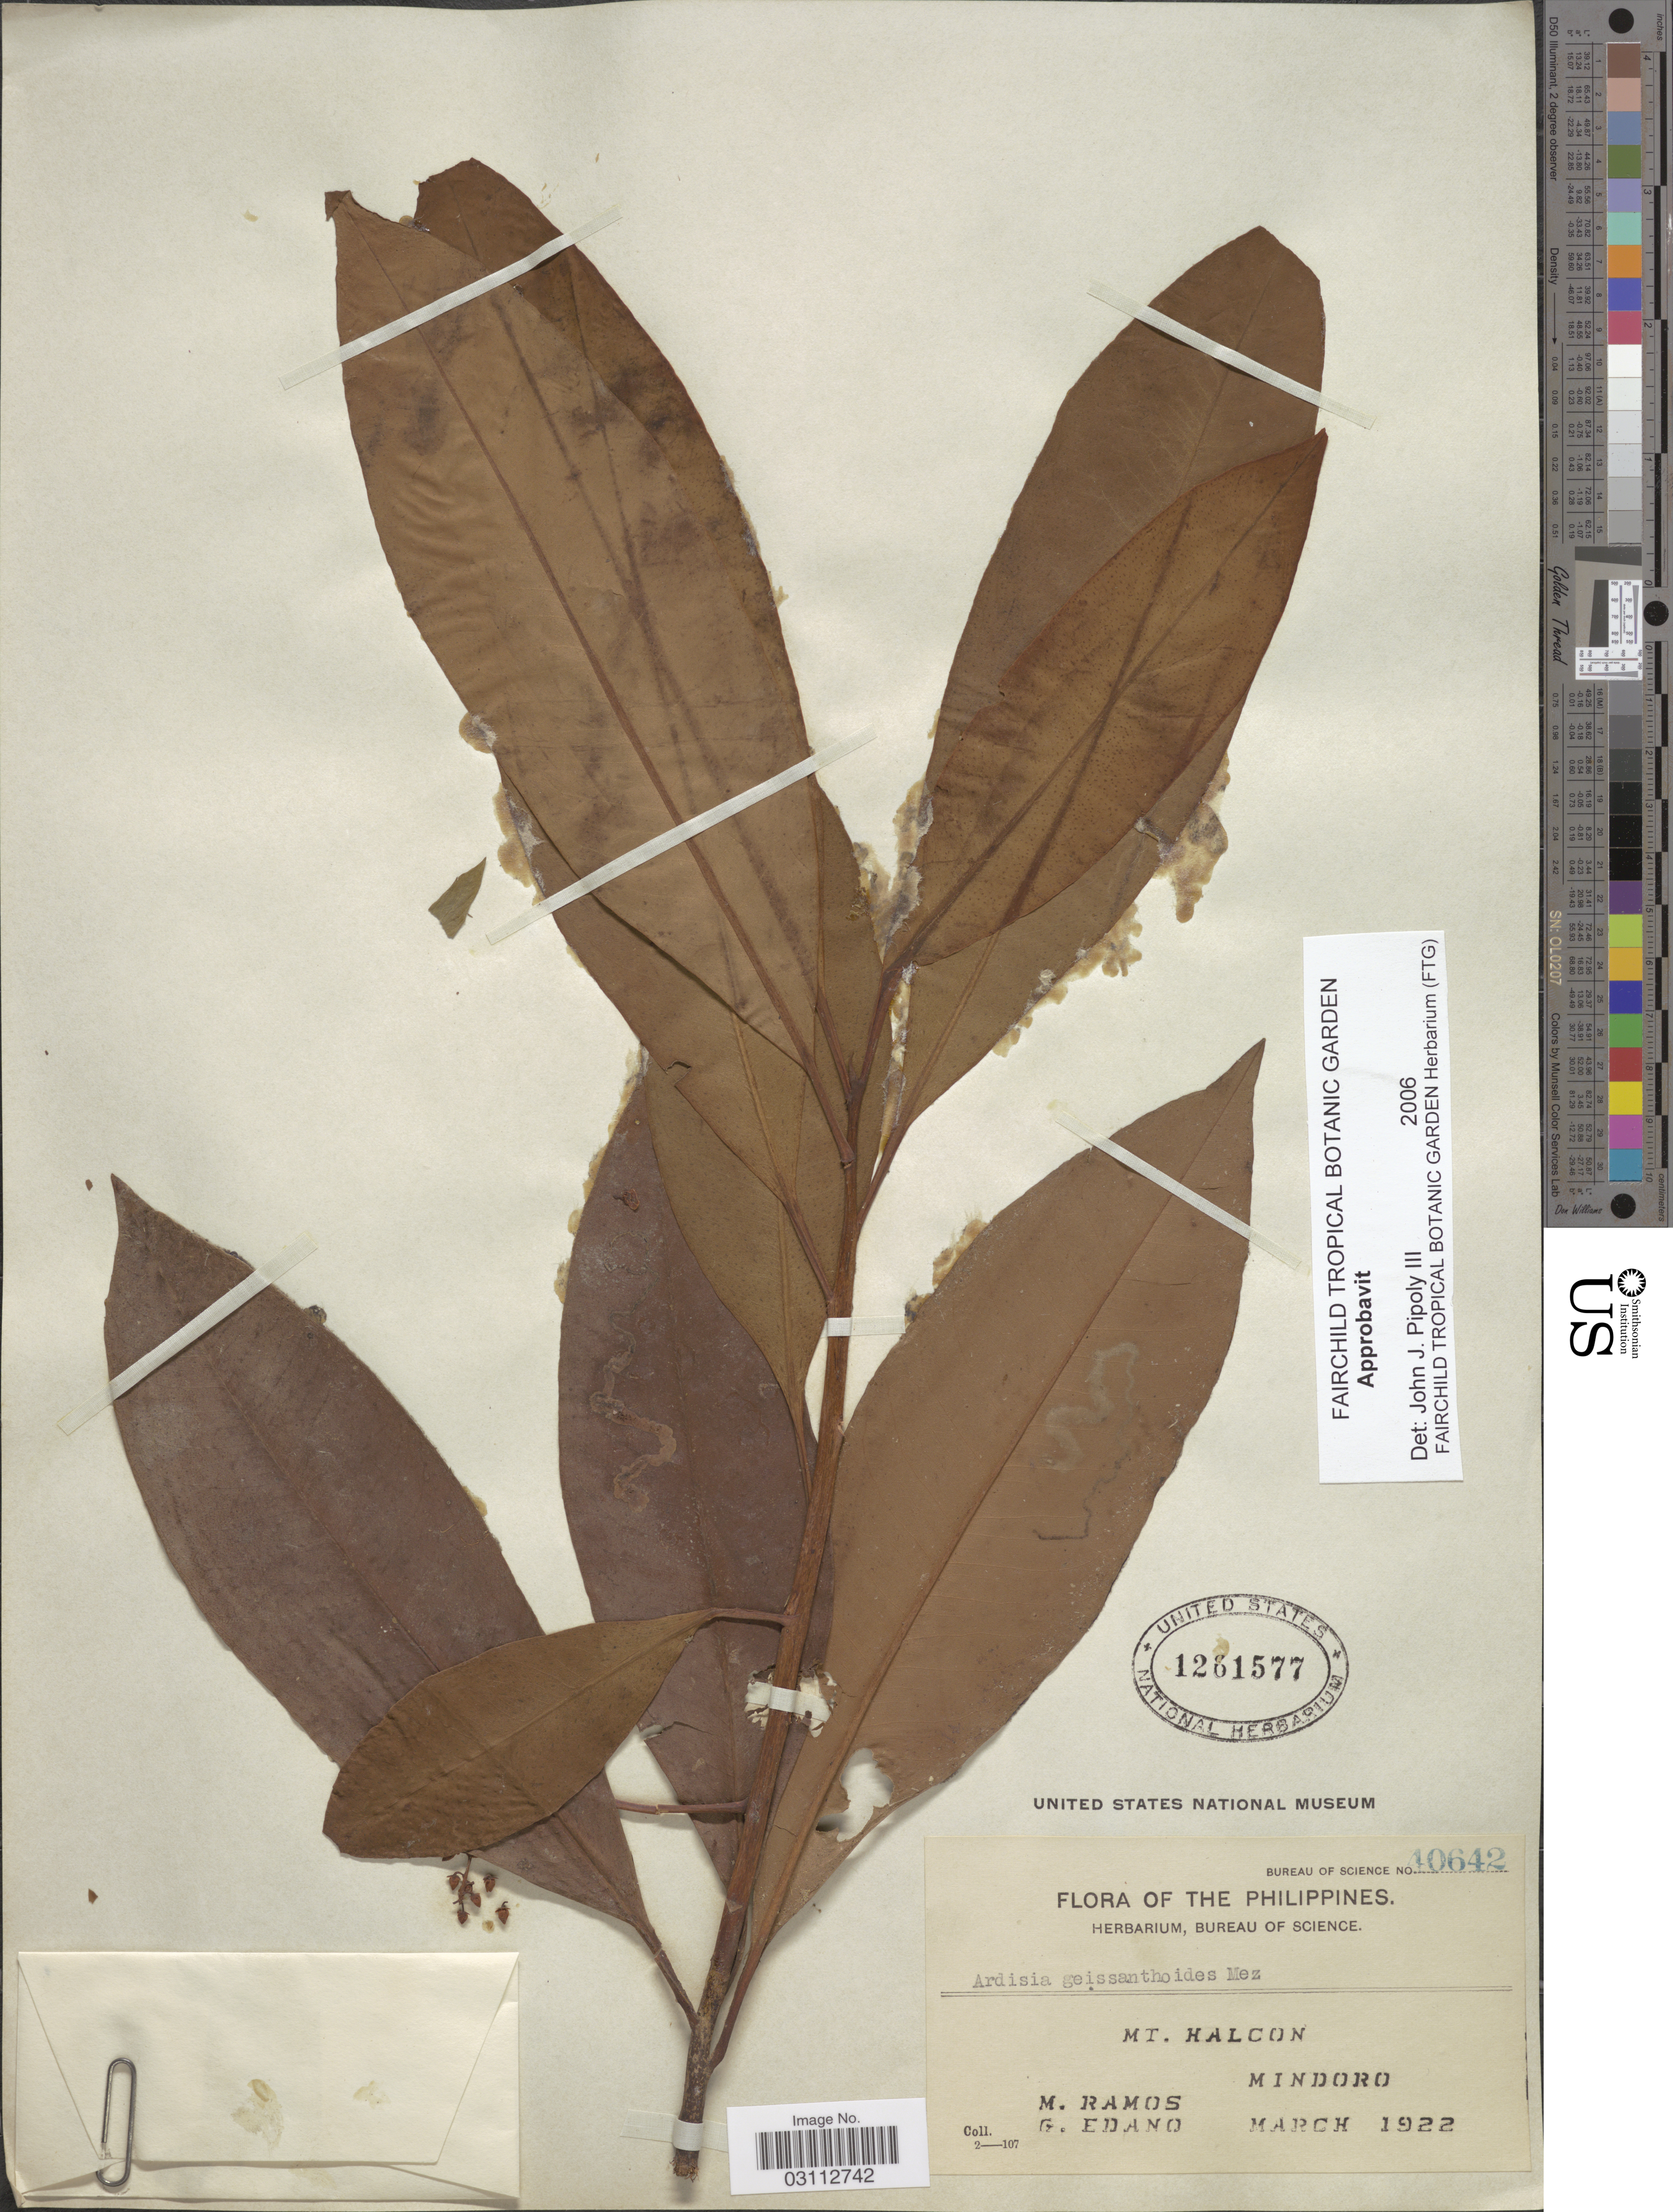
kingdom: Plantae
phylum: Tracheophyta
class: Magnoliopsida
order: Ericales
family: Primulaceae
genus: Ardisia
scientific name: Ardisia geissanthoides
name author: Mez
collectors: M. Ramos & G. Edaño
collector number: Bureau of science 40642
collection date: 1922-03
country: Philippines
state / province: Mimaropa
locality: Mt. Halcon, Mindoro.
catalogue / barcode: US 1261577